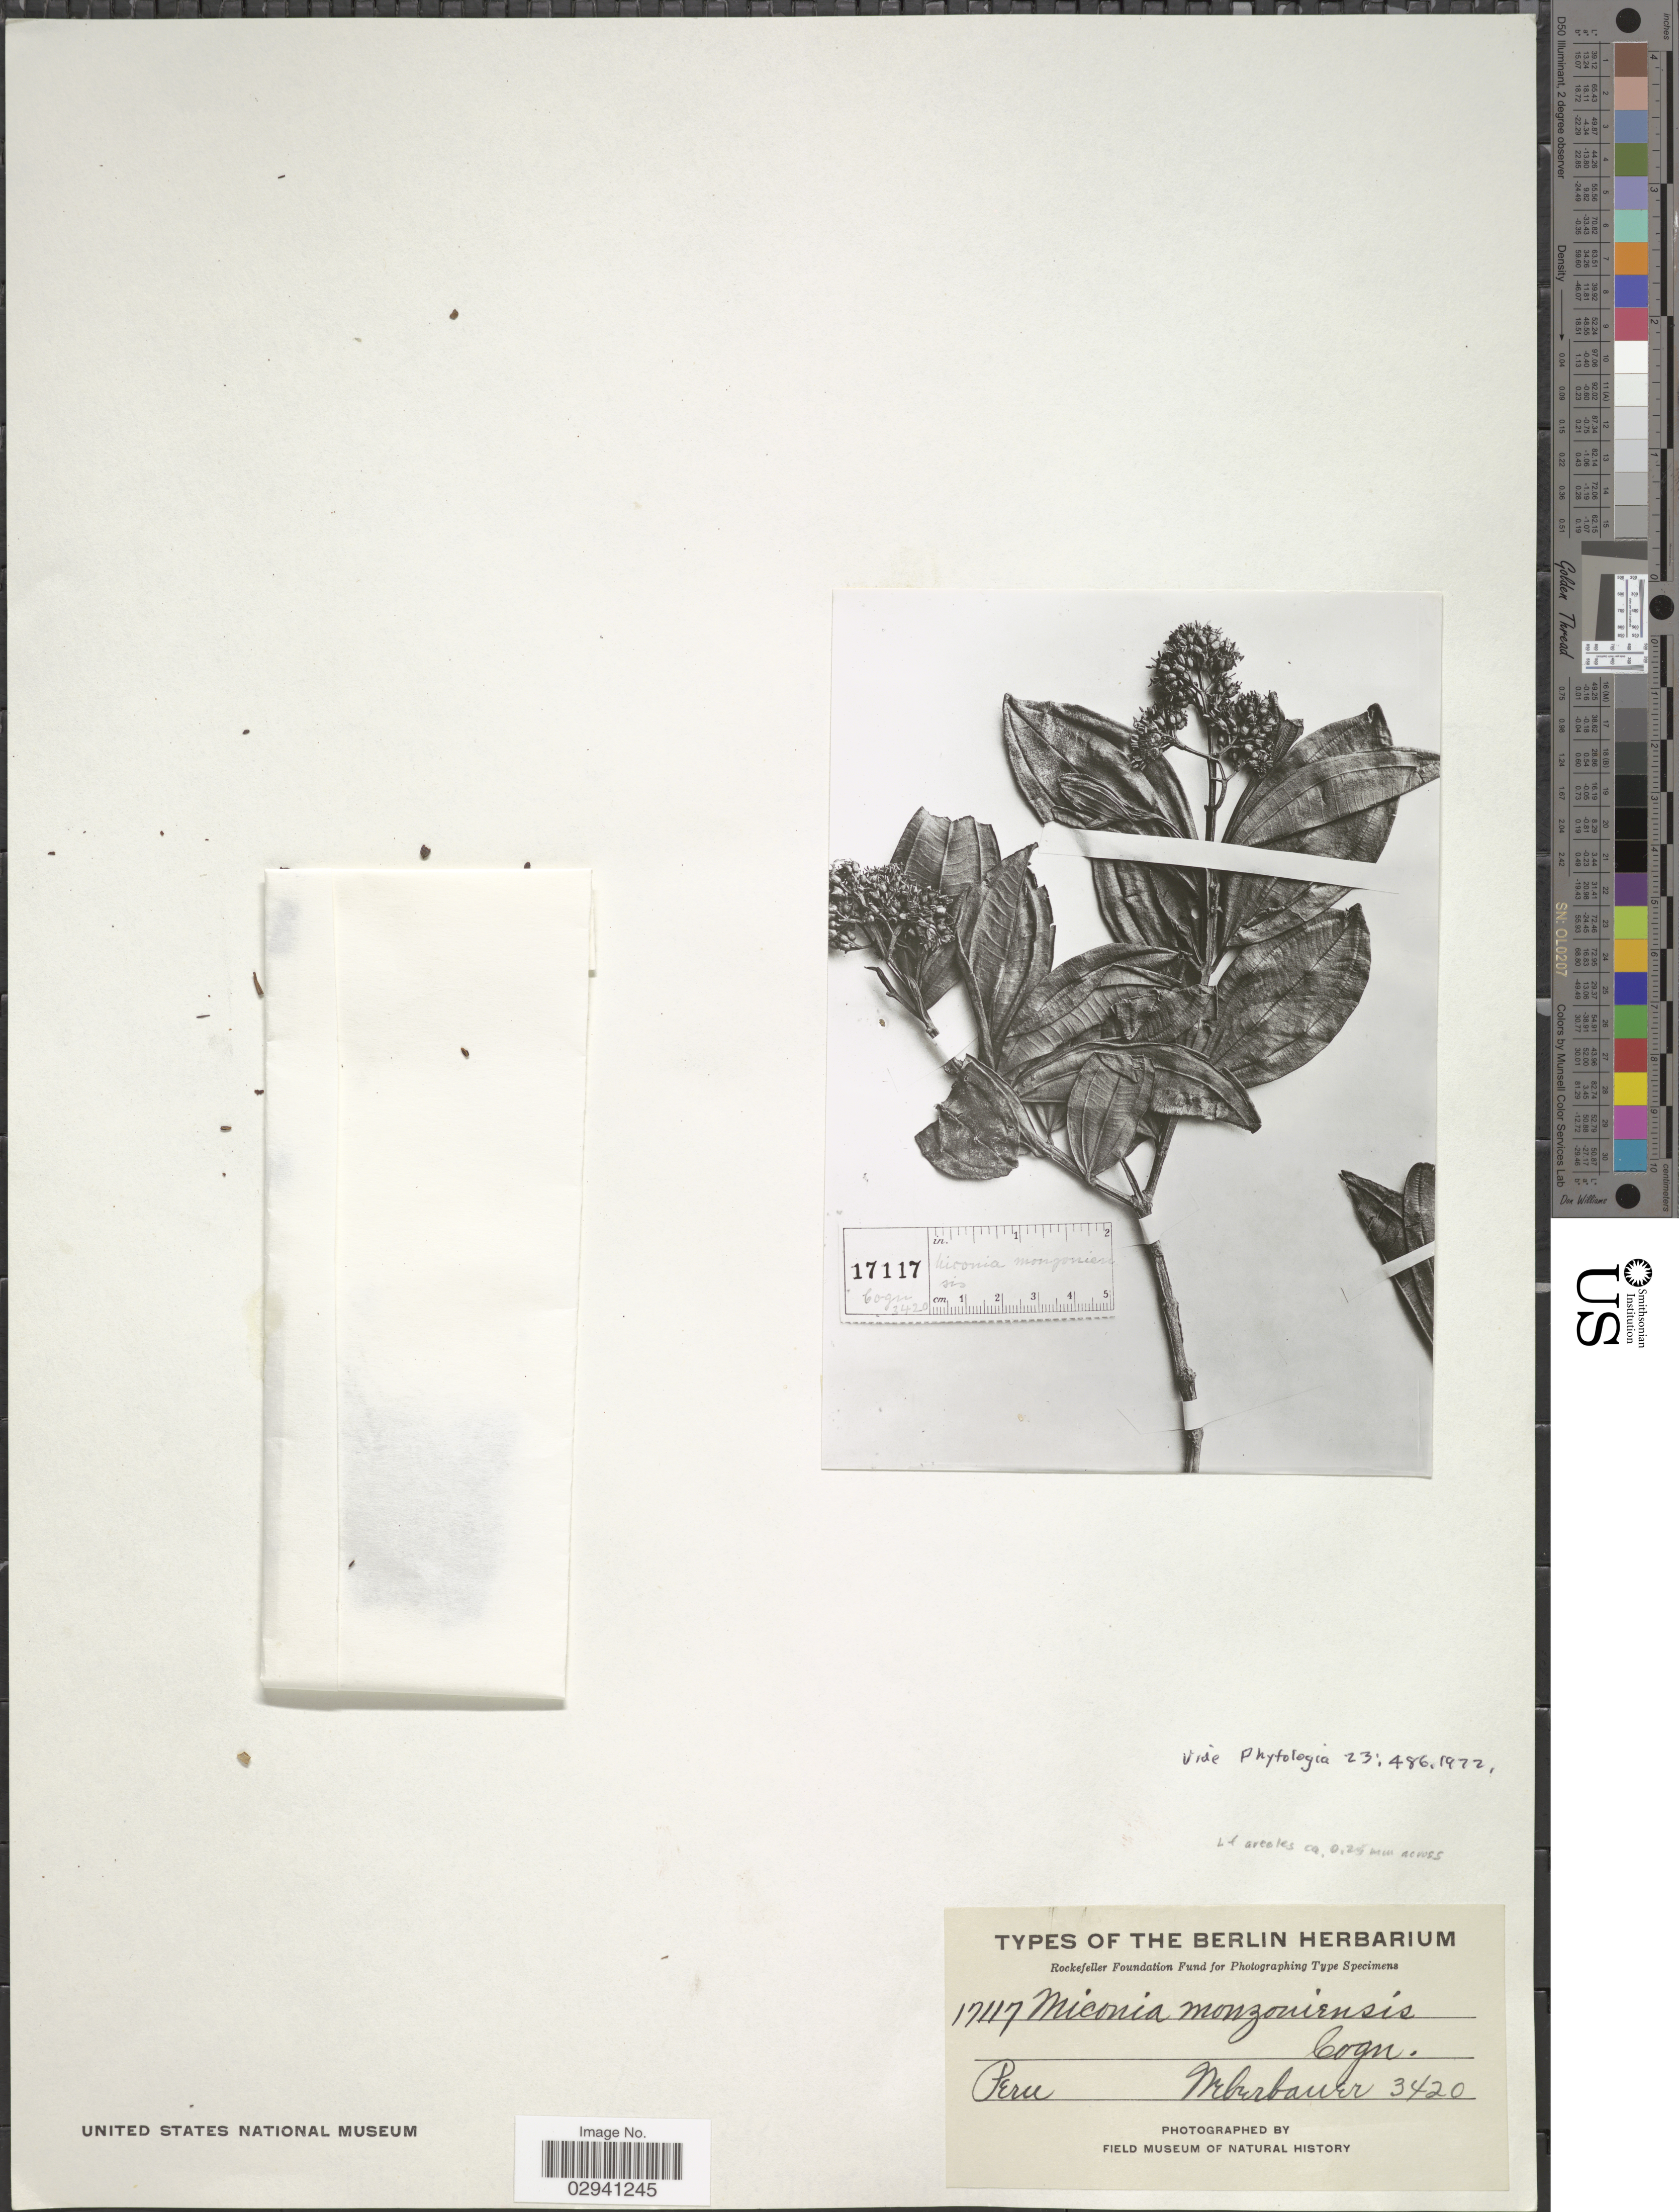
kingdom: Plantae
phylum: Tracheophyta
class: Magnoliopsida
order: Myrtales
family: Melastomataceae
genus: Miconia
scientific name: Miconia monzoniensis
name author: Cogn.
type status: Type Collection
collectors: A. Weberbauer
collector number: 3420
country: Peru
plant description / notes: Photograph and fragmentary material of type specimen ex herb. Berlin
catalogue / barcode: US 103001